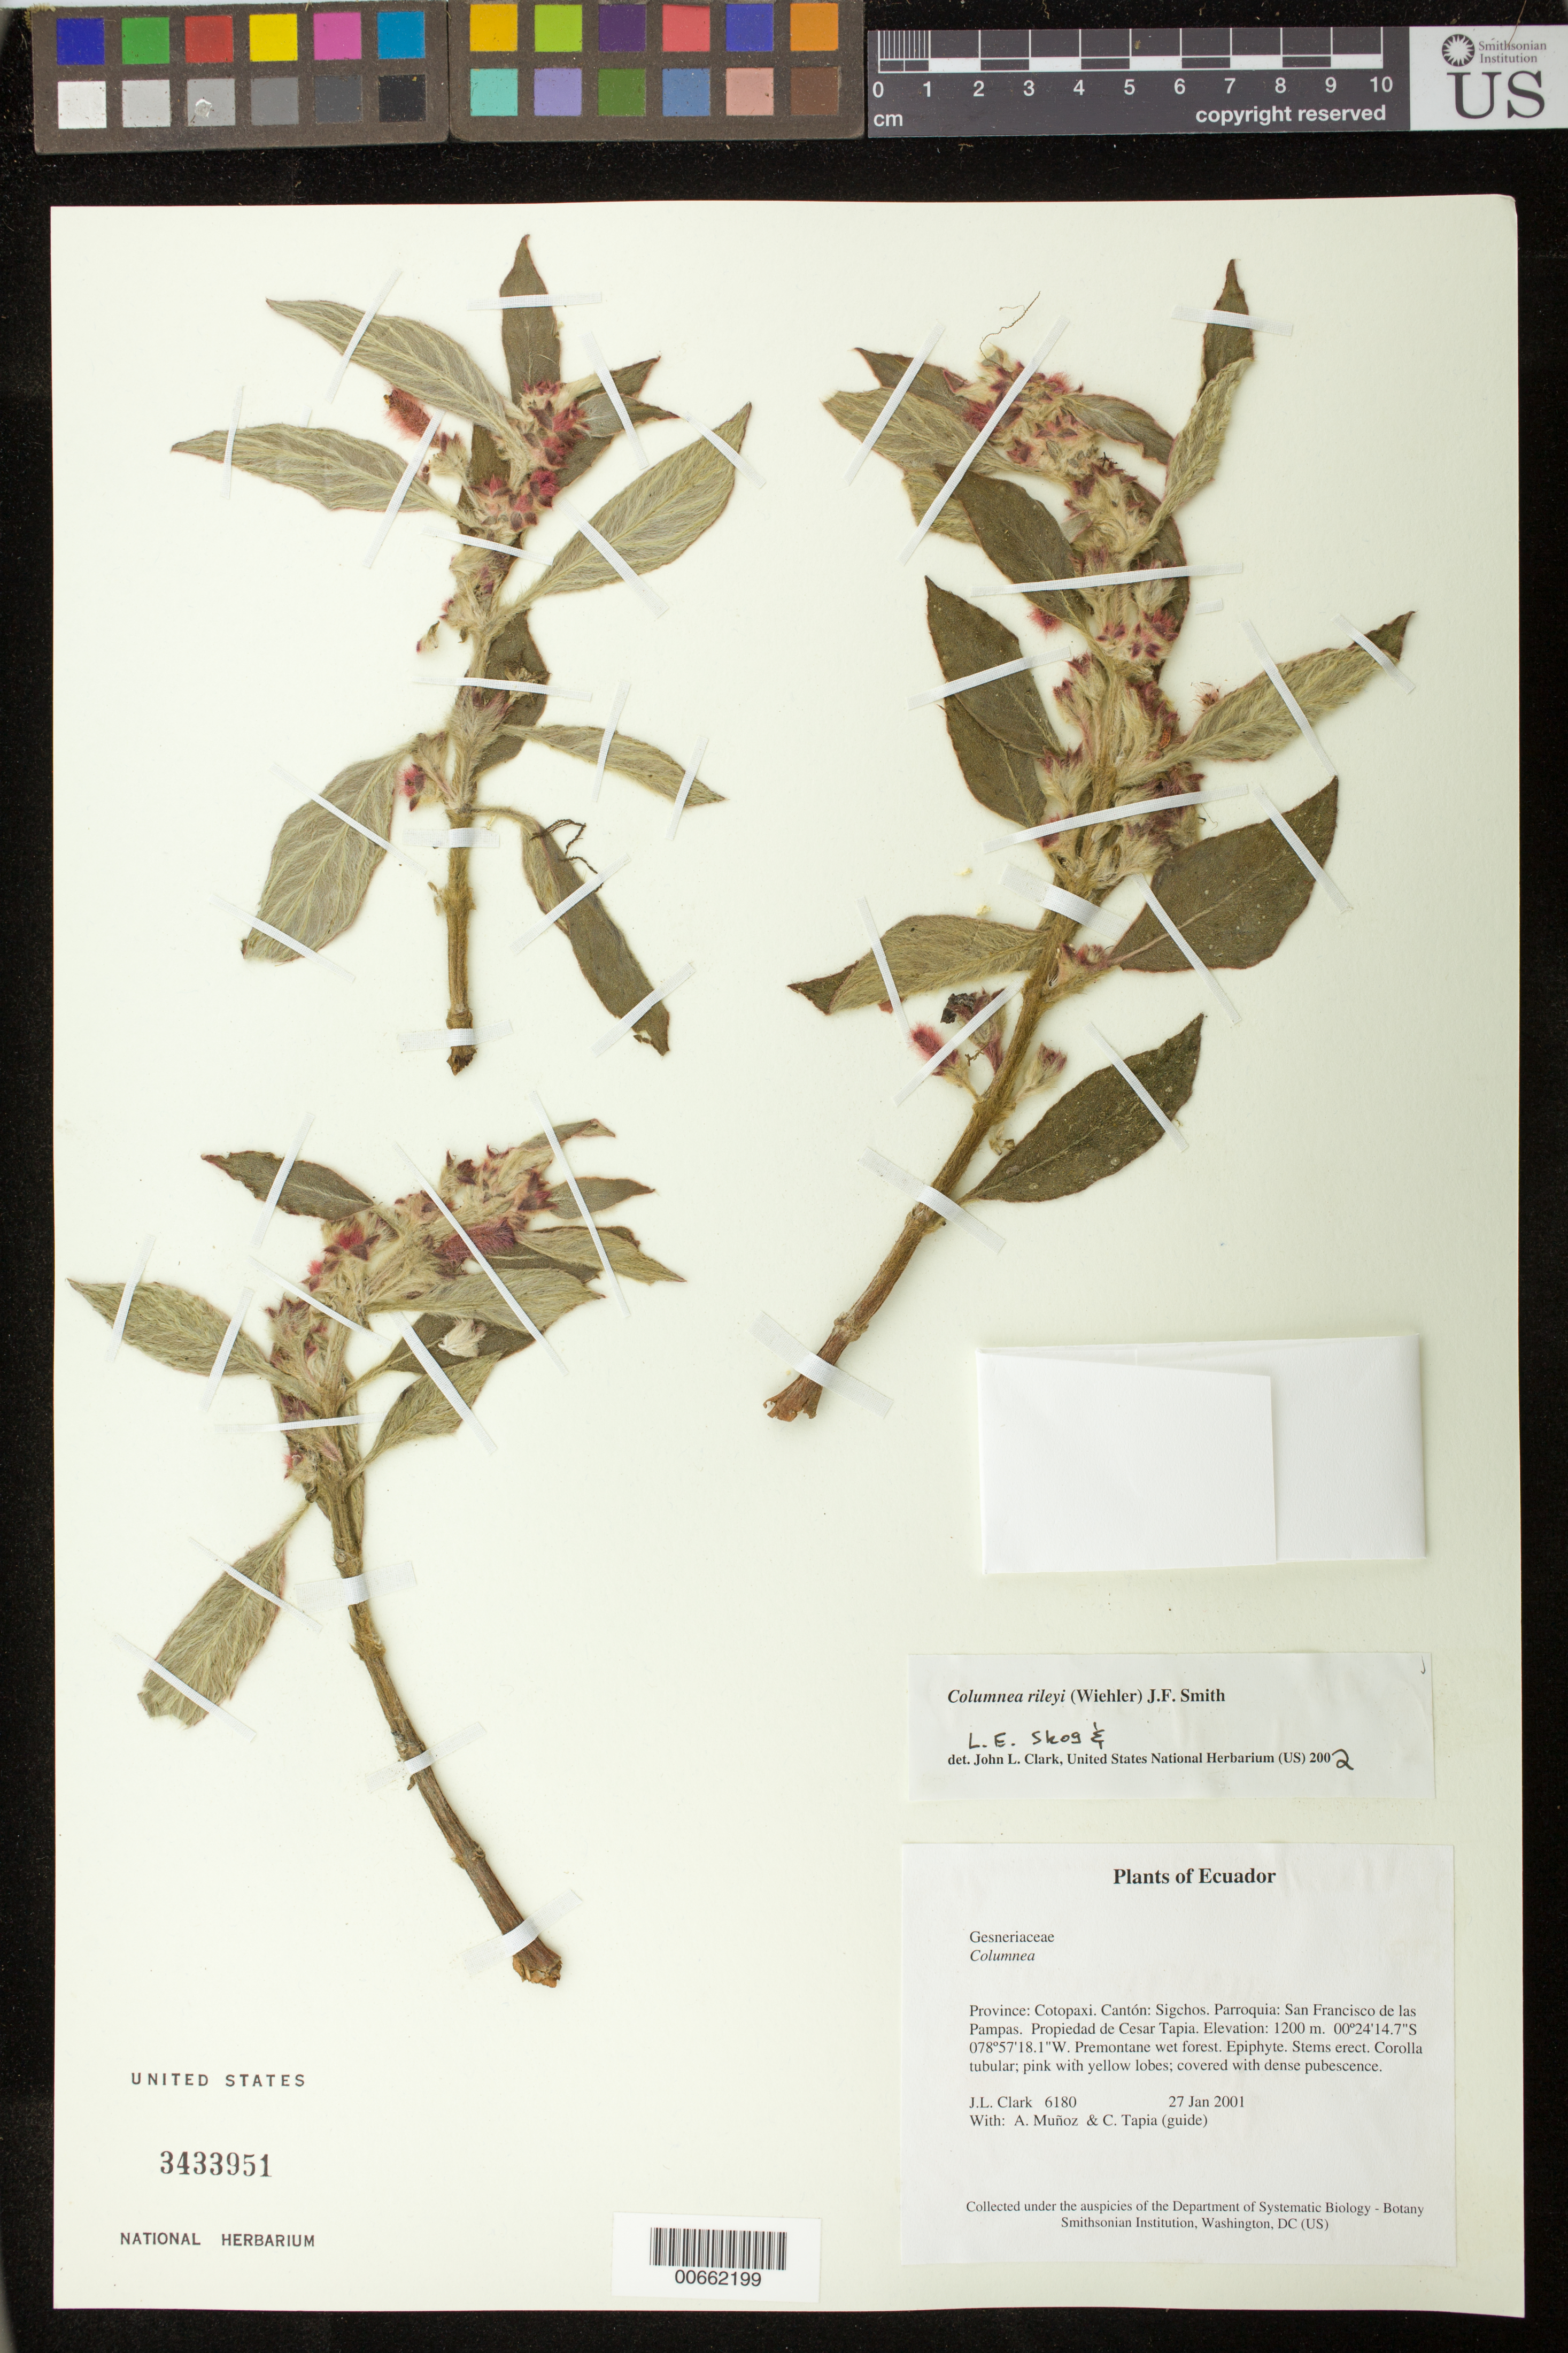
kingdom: Plantae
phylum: Tracheophyta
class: Magnoliopsida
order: Lamiales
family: Gesneriaceae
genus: Columnea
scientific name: Columnea rileyi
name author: (Wiehler) J.F. Sm.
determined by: Clark, J. L.; Skog, Laurence E.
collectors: J. L. Clark, A. Muñoz & C. Tapia (guide)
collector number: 6180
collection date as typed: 27 Jan 2001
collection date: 2001-01-27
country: Ecuador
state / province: Cotopaxi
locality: Sigchos. Parroquia: San Francisco de las Pampas. Propiedad de Cesar Tapia.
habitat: Premontane wet forest.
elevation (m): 1200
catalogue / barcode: US 3433951